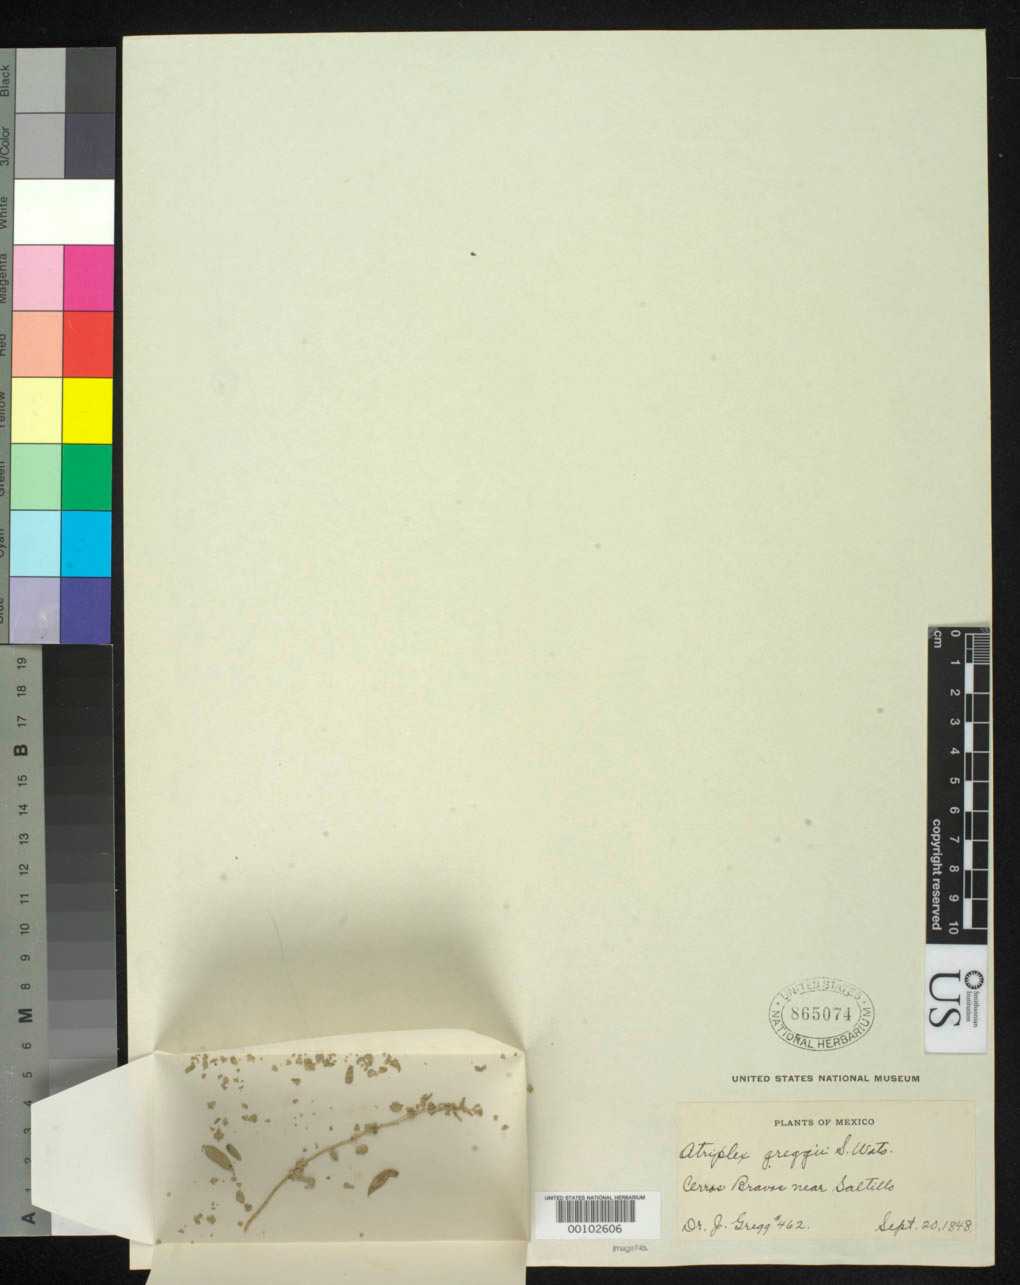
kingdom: Plantae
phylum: Tracheophyta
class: Magnoliopsida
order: Caryophyllales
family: Amaranthaceae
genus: Atriplex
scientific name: Atriplex greggii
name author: S. Watson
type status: Isolectotype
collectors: J. Gregg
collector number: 462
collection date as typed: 20 Sep 1848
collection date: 1848-09-20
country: Mexico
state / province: Coahuila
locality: Saltillo, Cerros Bravos.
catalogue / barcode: US 865074